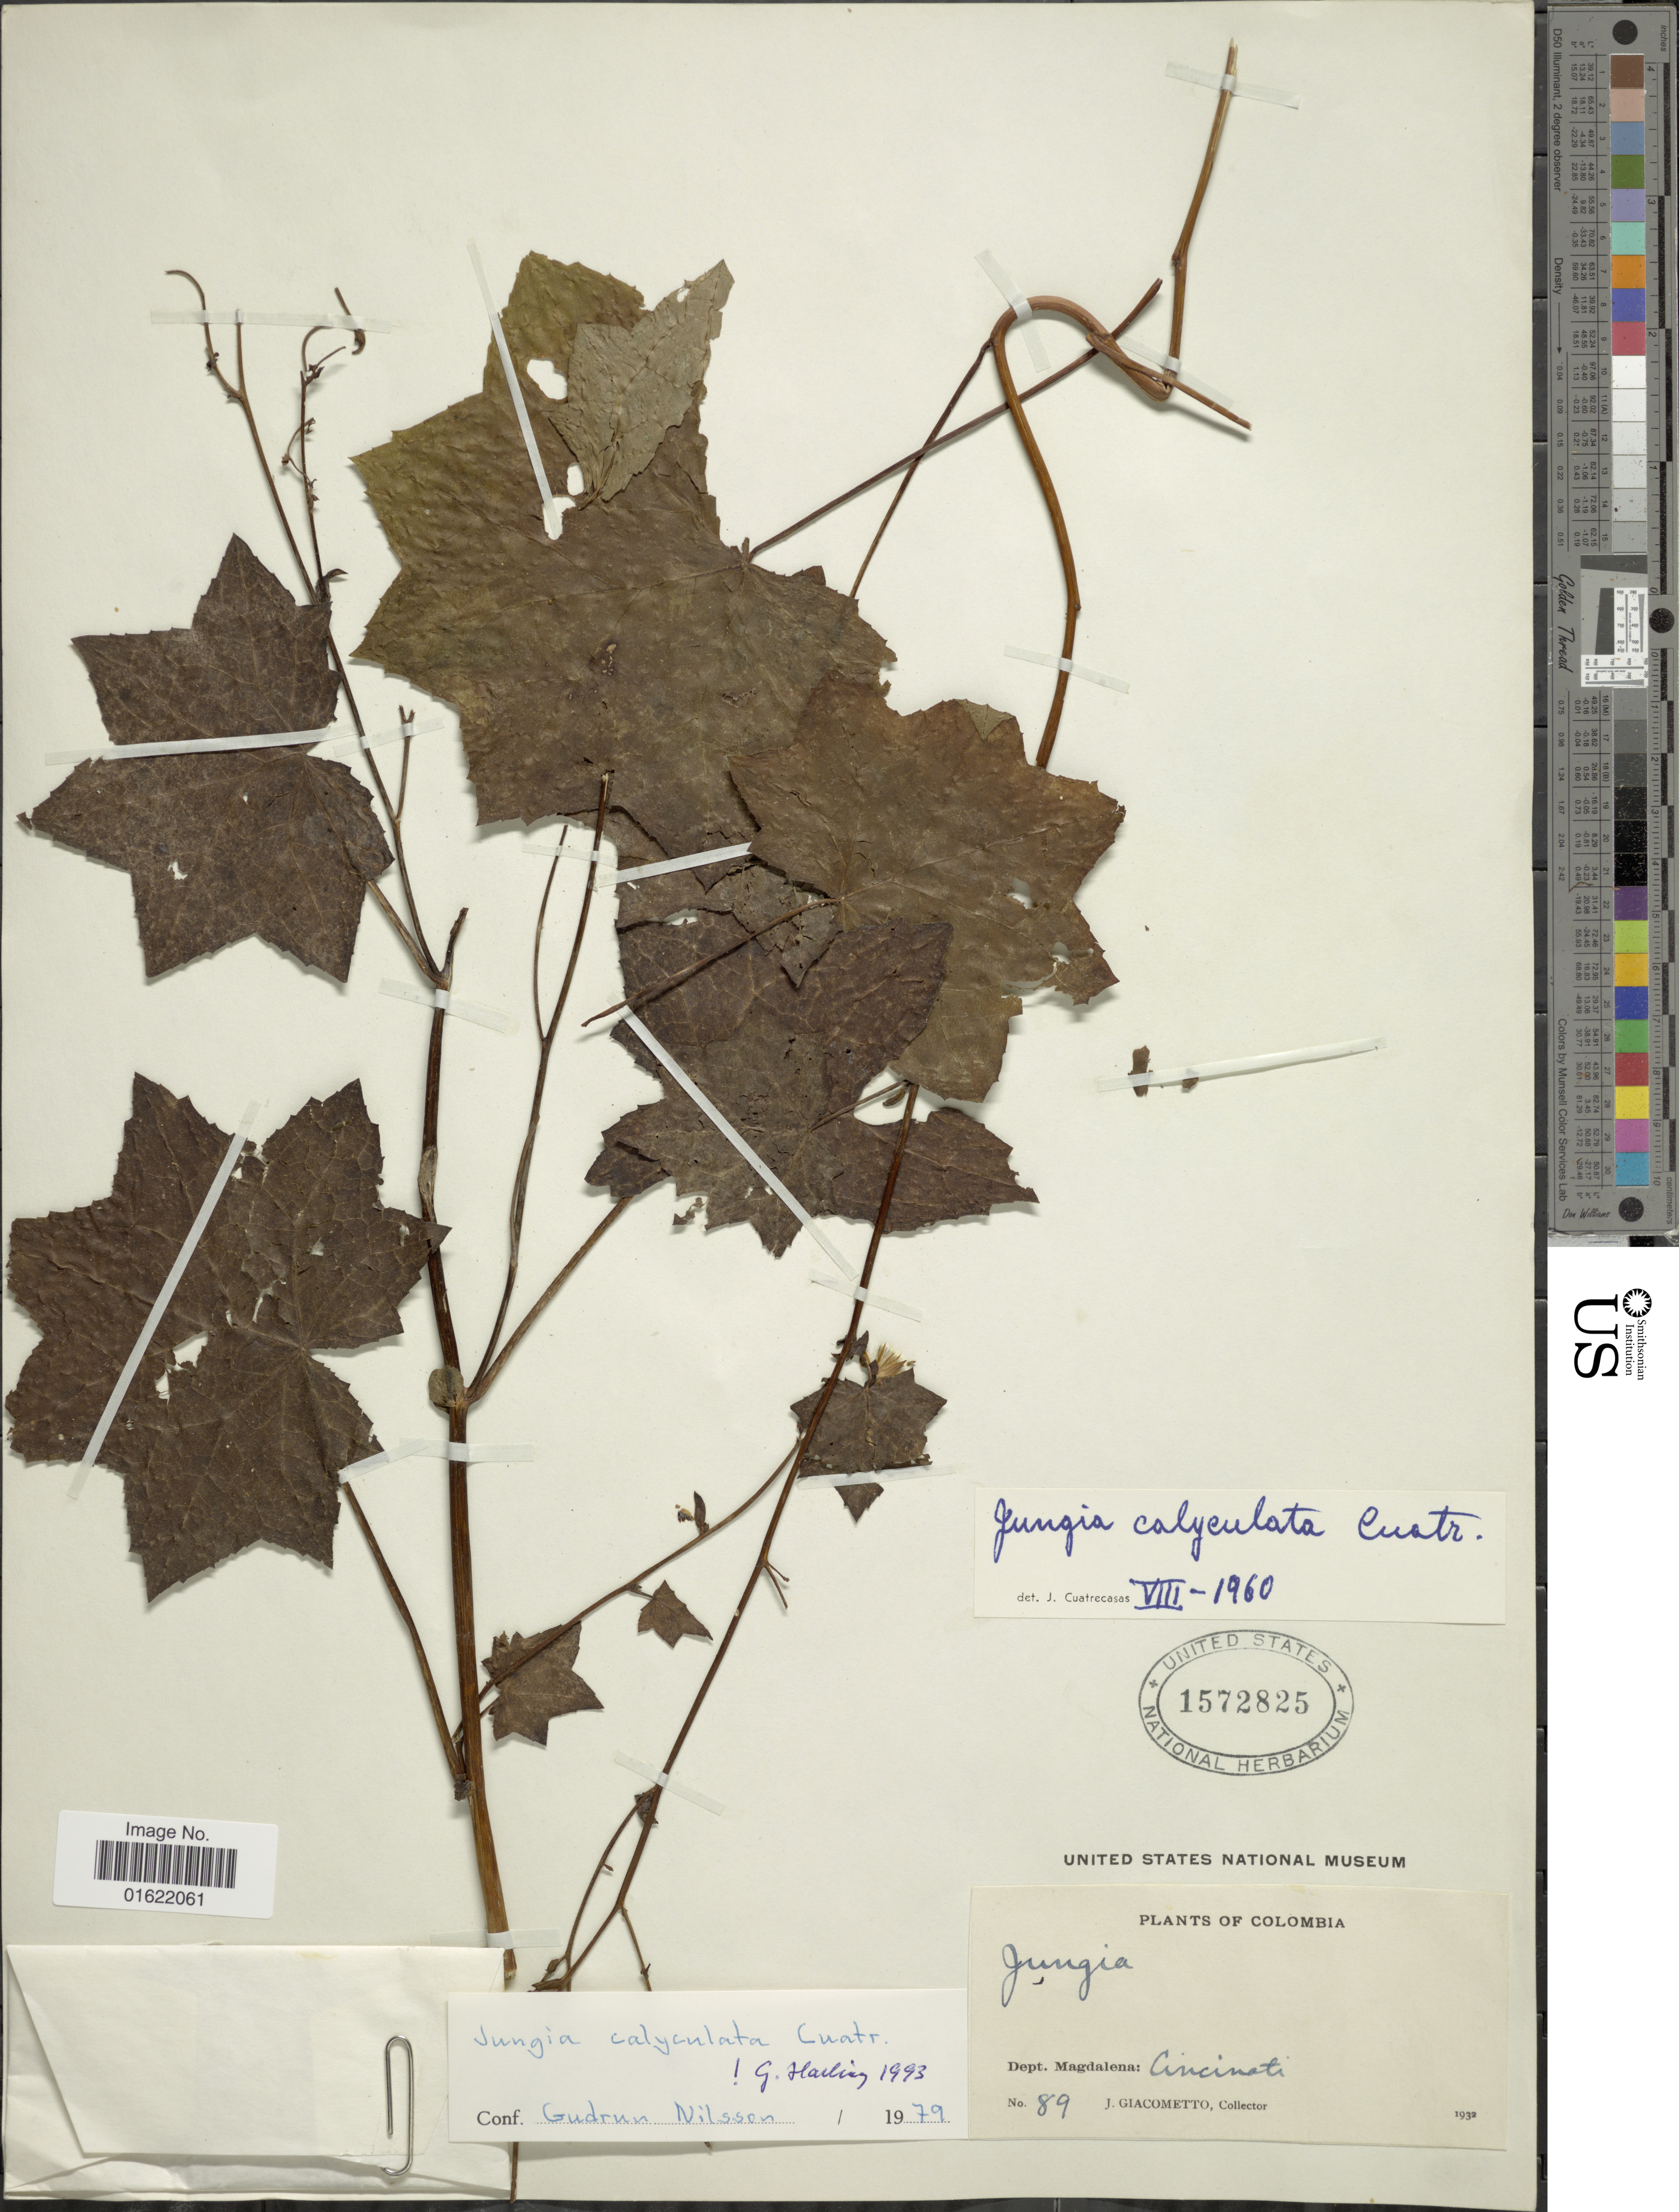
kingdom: Plantae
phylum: Tracheophyta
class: Magnoliopsida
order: Asterales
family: Asteraceae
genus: Jungia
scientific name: Jungia calyculata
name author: Cuatrec.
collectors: J. Giacometto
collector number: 89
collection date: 1932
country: Colombia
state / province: Magdalena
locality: Cincinati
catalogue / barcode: US 1572825